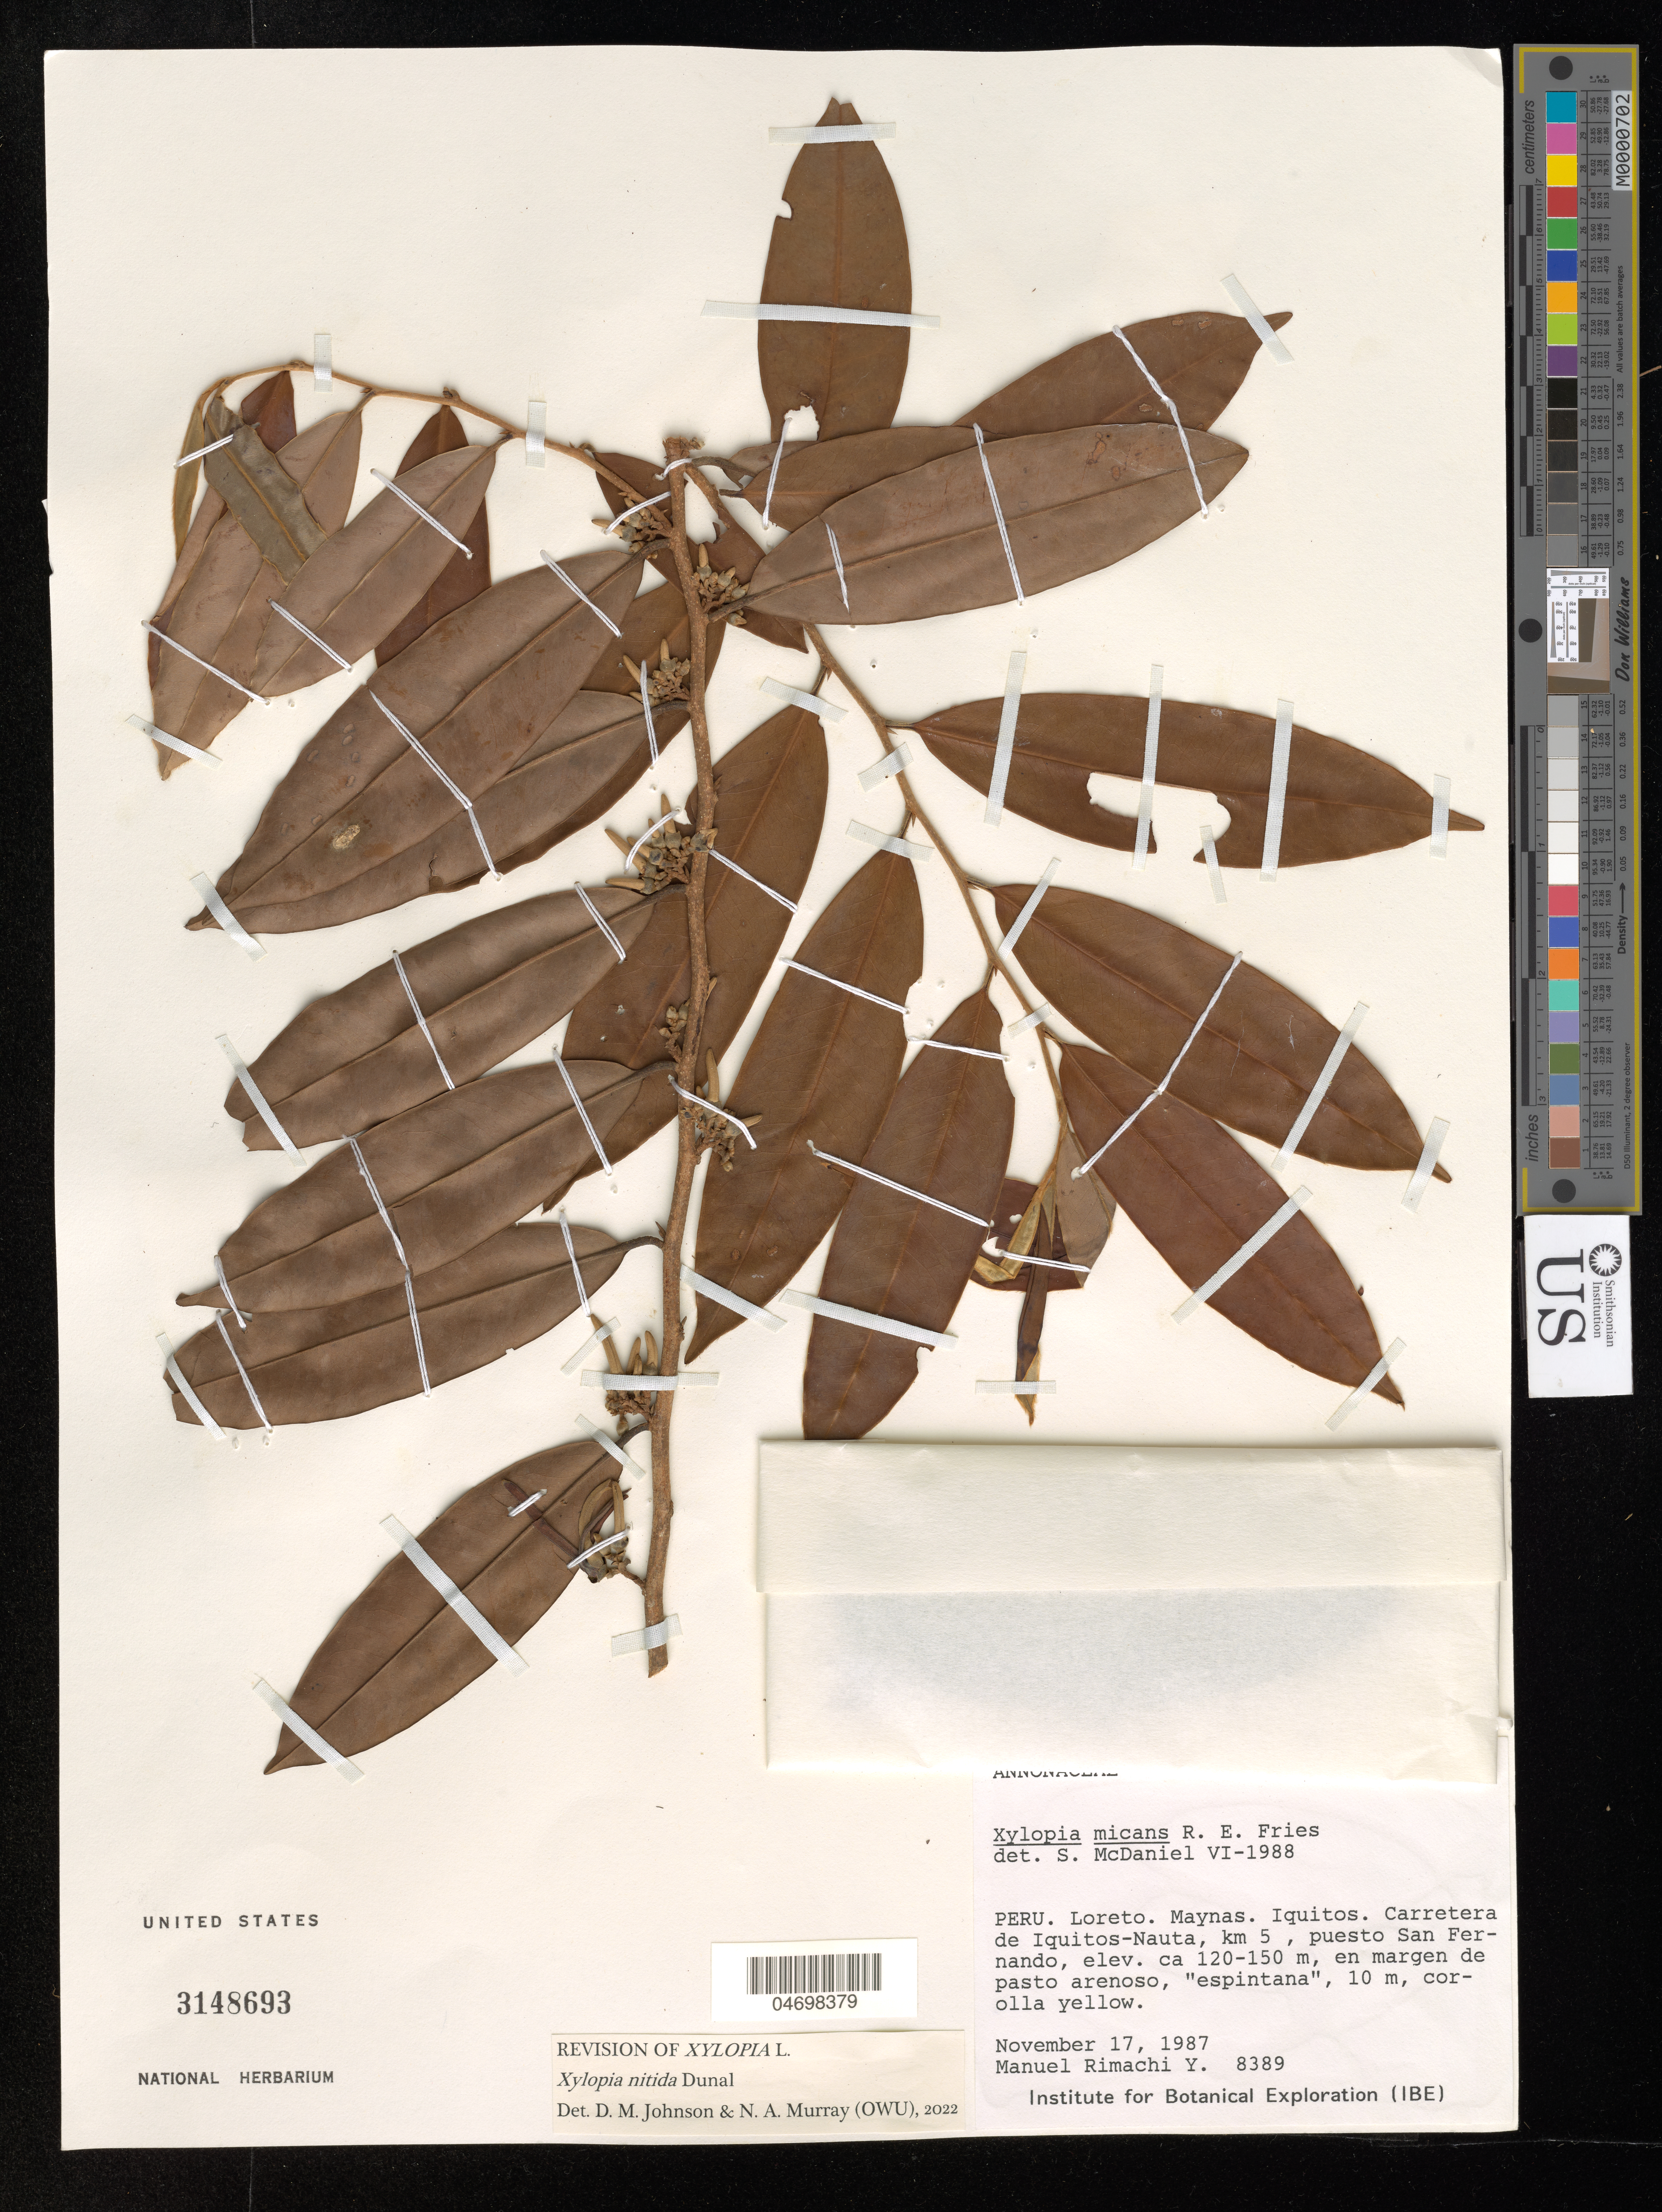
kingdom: Plantae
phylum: Tracheophyta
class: Magnoliopsida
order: Magnoliales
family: Annonaceae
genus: Xylopia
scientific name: Xylopia nitida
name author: Dunal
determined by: Johnson, D. M.; Murray, N. A.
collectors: M. Rimachi Y.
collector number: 8389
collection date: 1987-11-17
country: Peru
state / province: Loreto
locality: Maynas. Iquitos. Carretera de Iquitos-Nauta, km 5, puesto San Fernando.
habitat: En margen de pasto arenoso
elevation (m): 120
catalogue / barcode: US 3148693